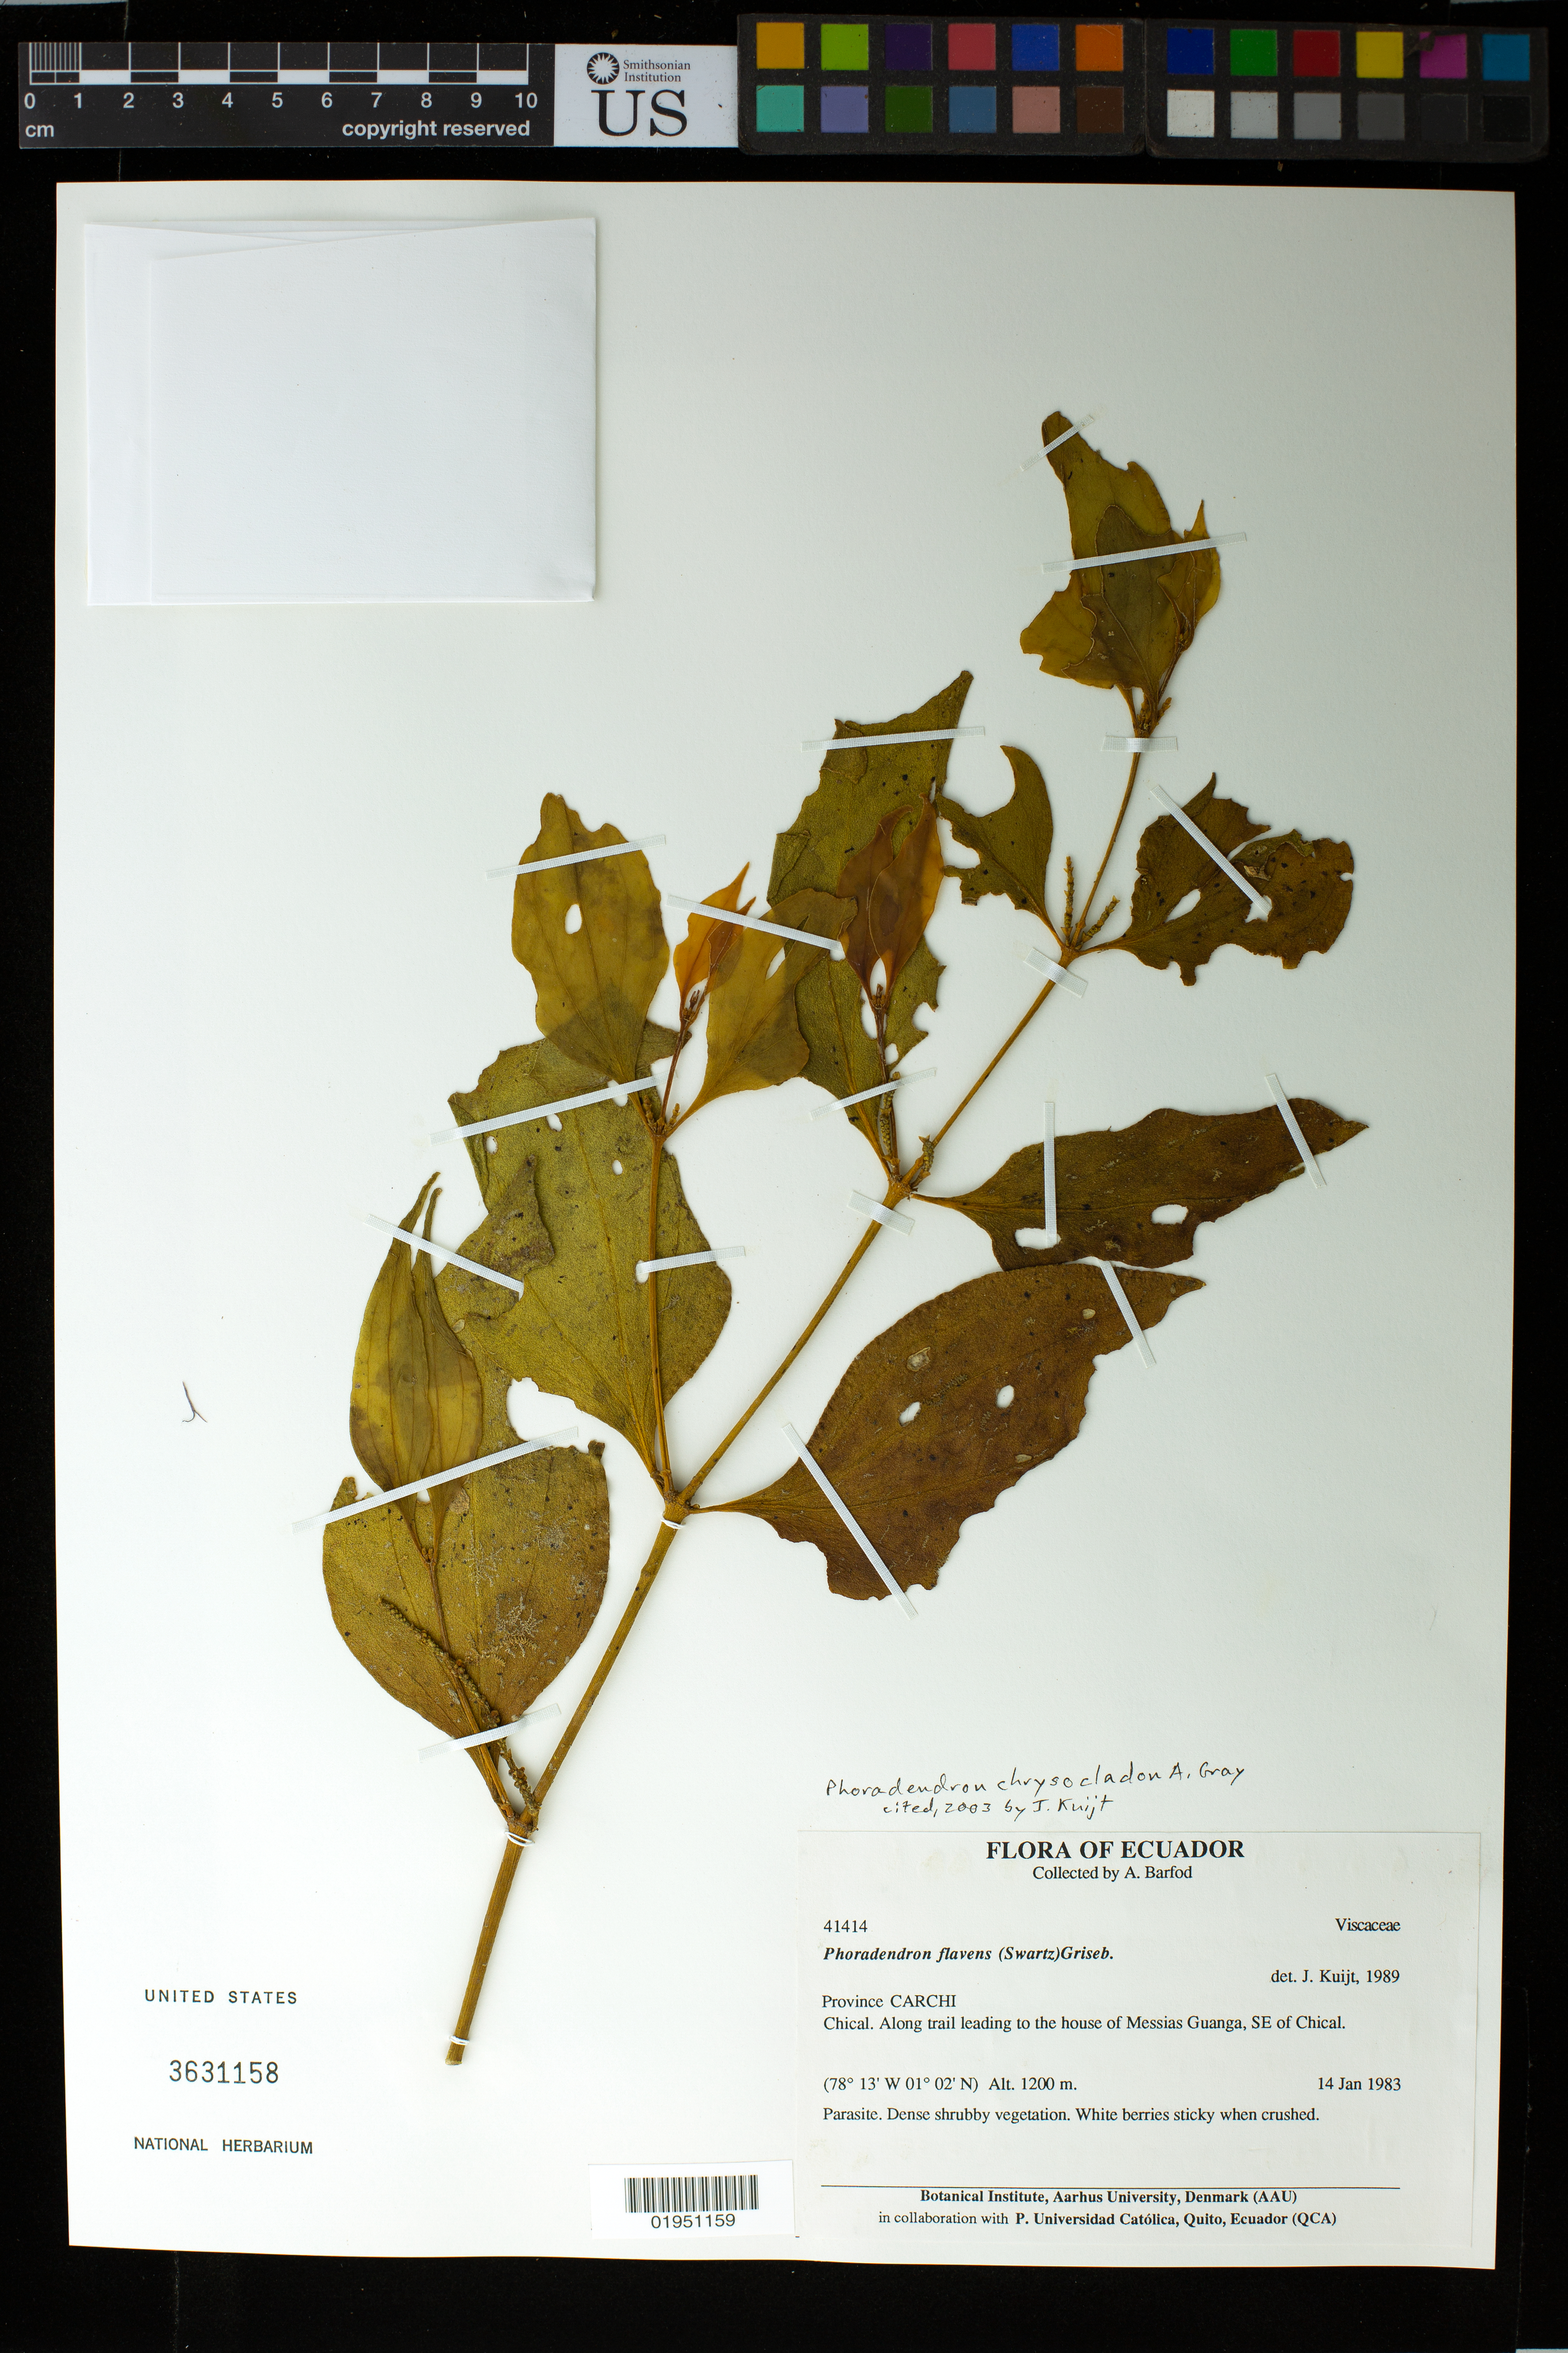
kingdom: Plantae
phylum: Tracheophyta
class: Magnoliopsida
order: Santalales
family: Viscaceae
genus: Phoradendron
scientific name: Phoradendron chrysocladon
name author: A. Gray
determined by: Kuijt, Job, (CANADA)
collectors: A. Barfod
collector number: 41414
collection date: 1983-01-14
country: Ecuador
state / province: Carchi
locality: Province Carchi. Chical. Along trail leading to the house of Messias Guanga, SE of Chical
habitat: Dense shrubby vegetation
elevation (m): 1200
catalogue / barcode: US 3631158